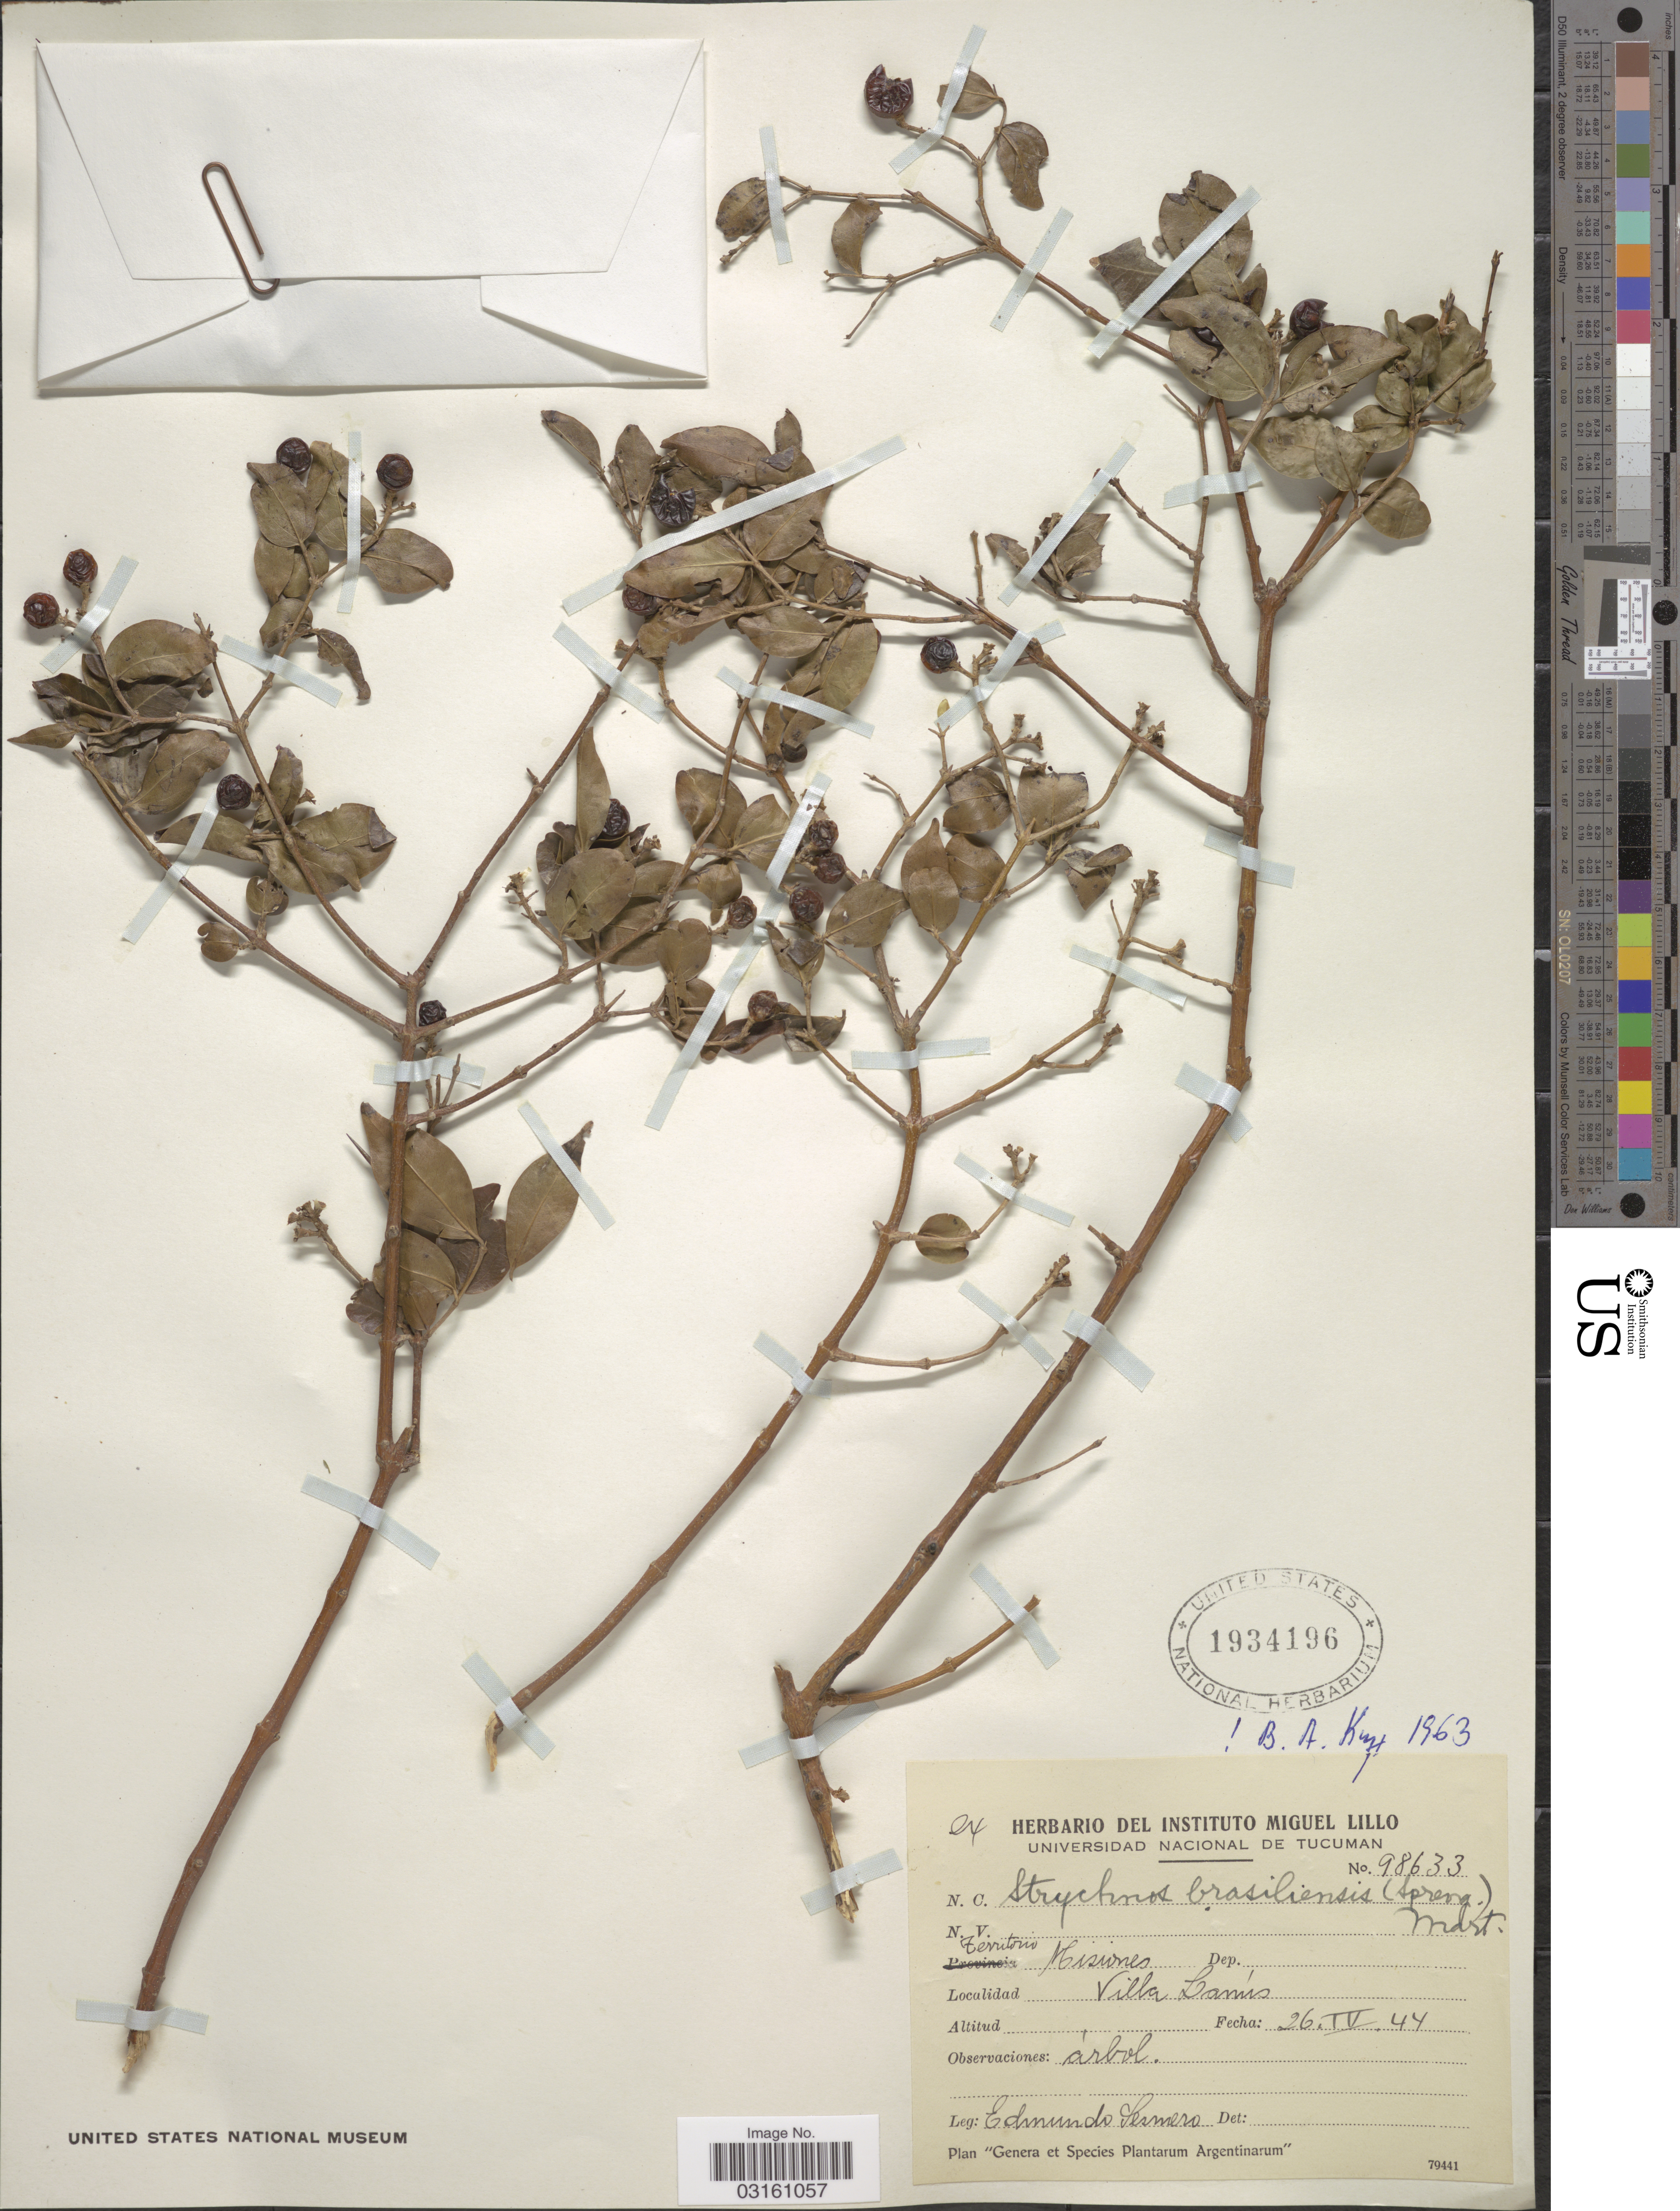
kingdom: Plantae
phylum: Tracheophyta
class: Magnoliopsida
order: Gentianales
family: Loganiaceae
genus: Strychnos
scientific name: Strychnos brasiliensis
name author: (Spreng.) Mart.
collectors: E. Sesmero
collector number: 98633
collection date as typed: Transcribed d/m/y: 26/4/44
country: Argentina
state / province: Misiones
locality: Villa Lanús.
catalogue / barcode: US 1934196